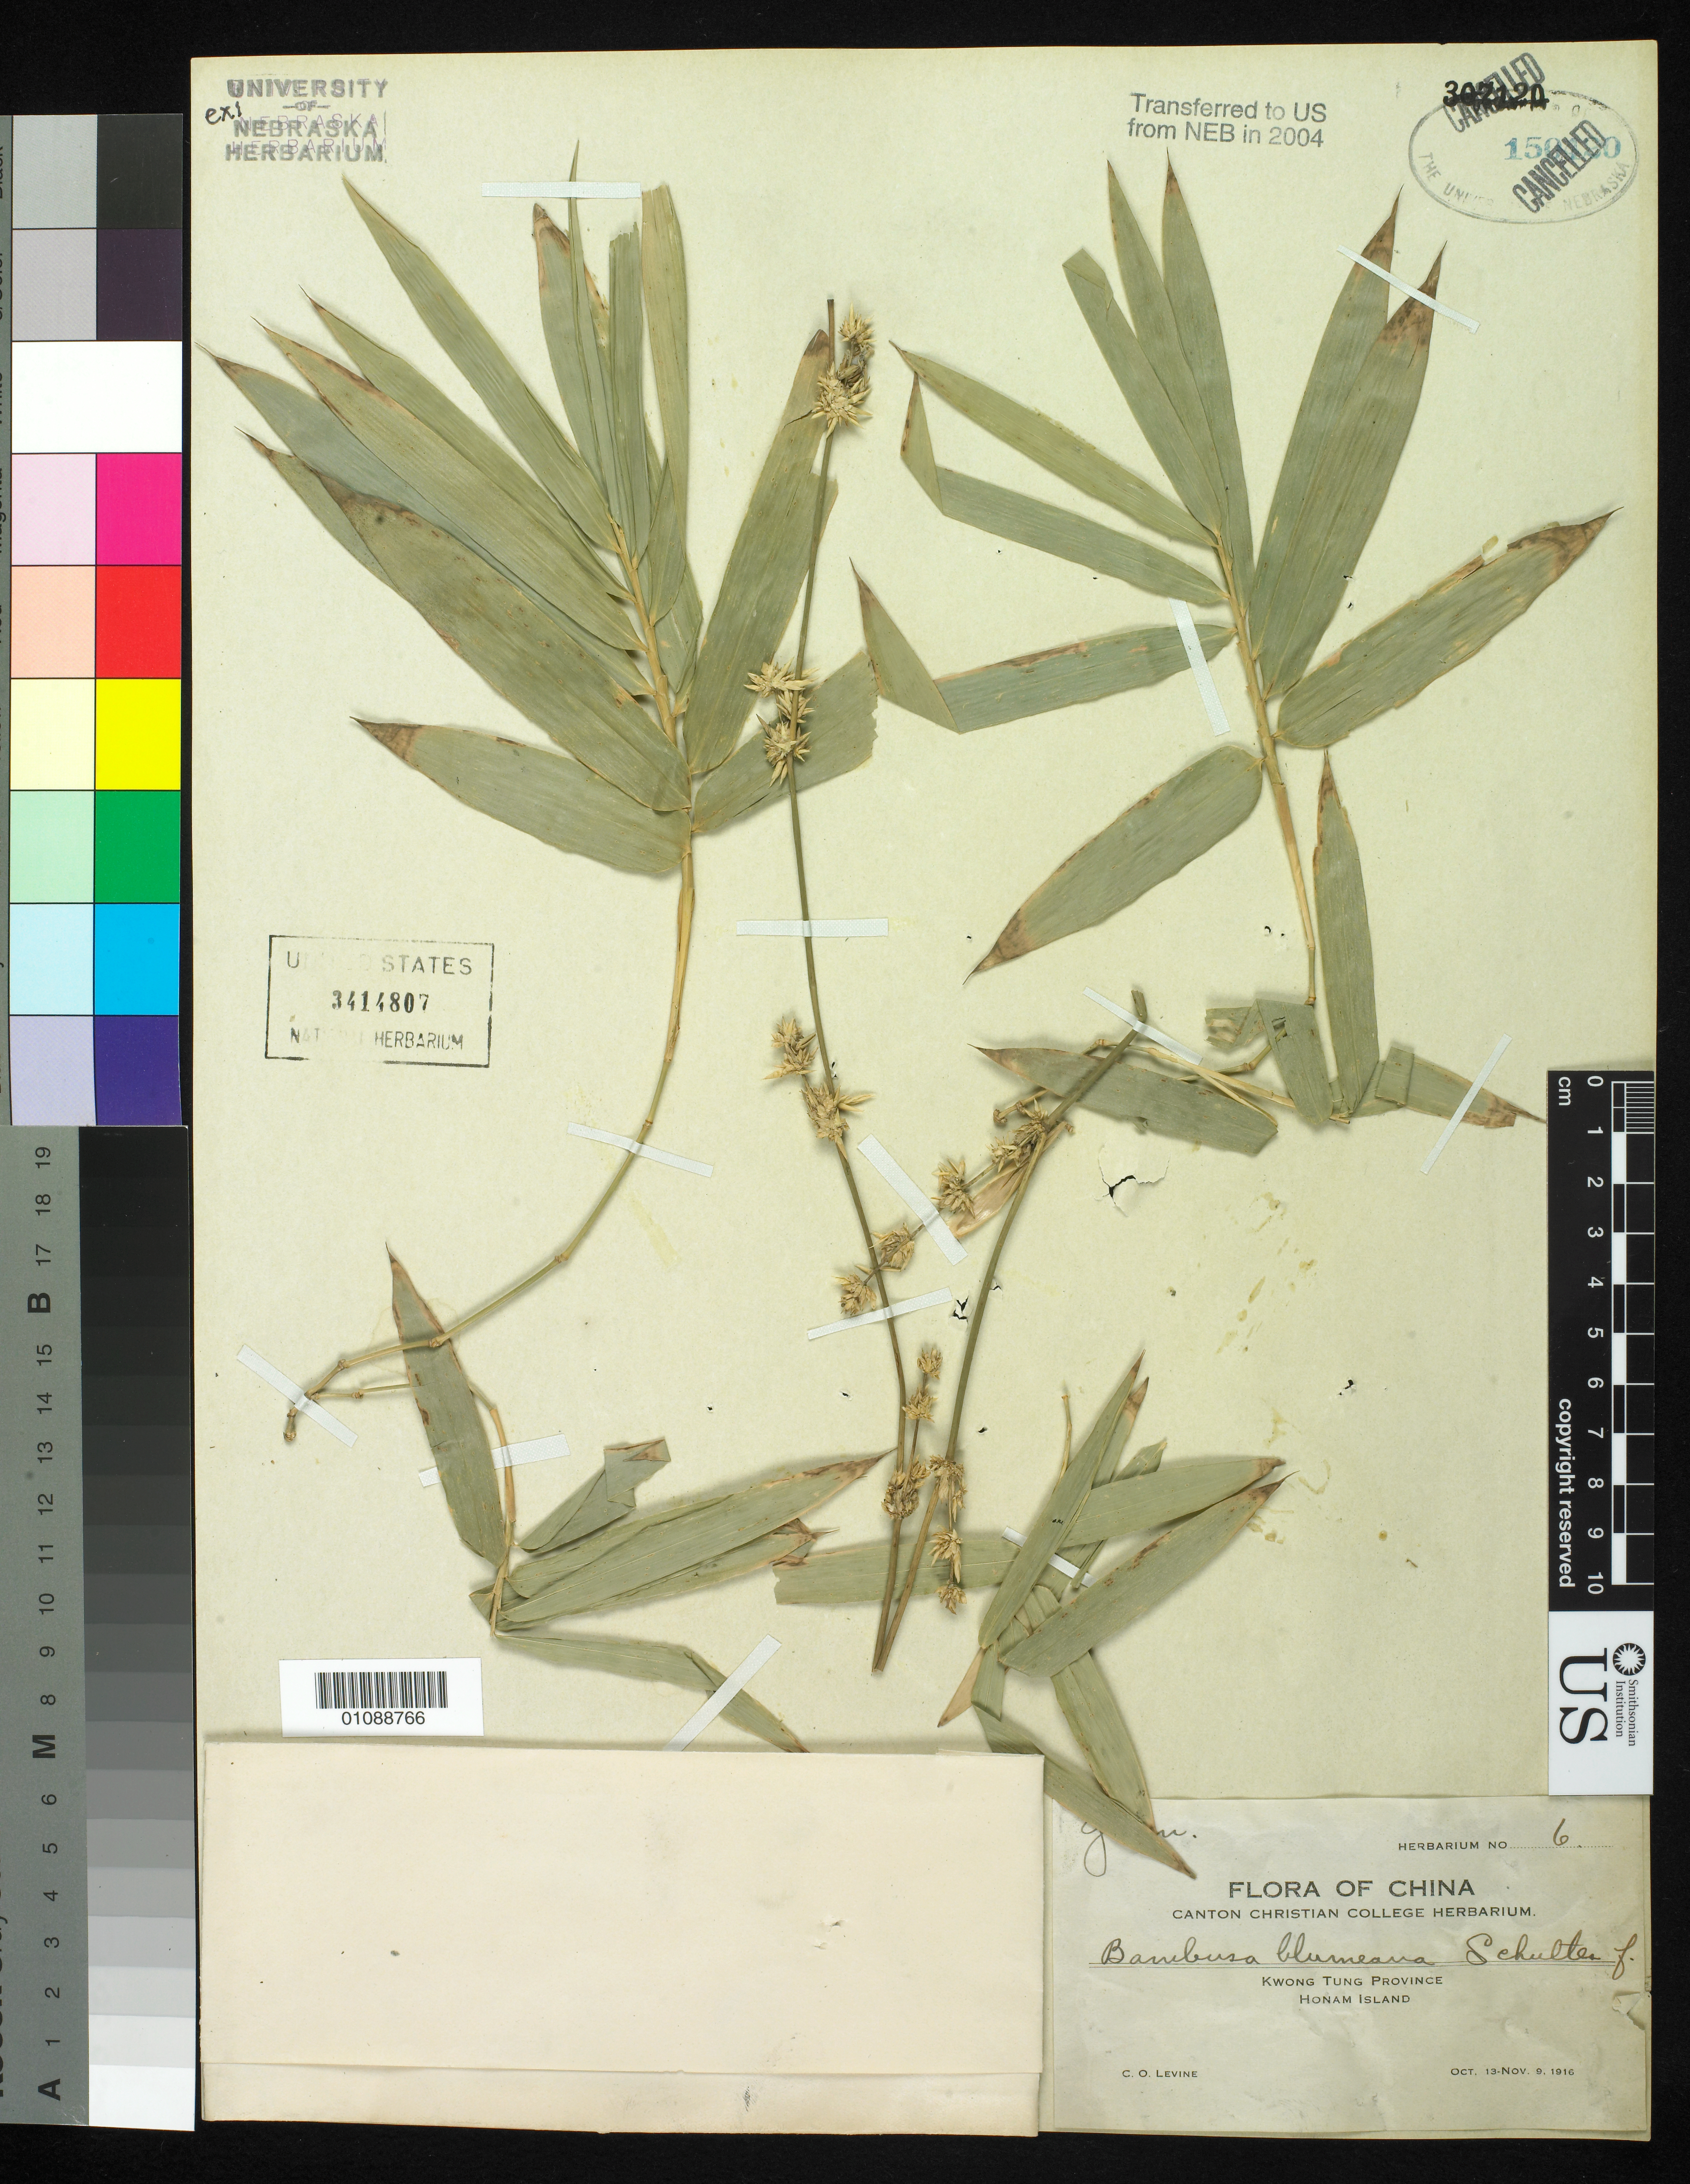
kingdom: Plantae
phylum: Tracheophyta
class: Liliopsida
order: Poales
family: Poaceae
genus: Bambusa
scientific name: Bambusa spinosa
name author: Roxb.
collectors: C. O. Levine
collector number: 6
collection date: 1916-10-13/1916-11-09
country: China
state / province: Guangdong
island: Honam I.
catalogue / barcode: US 3414807